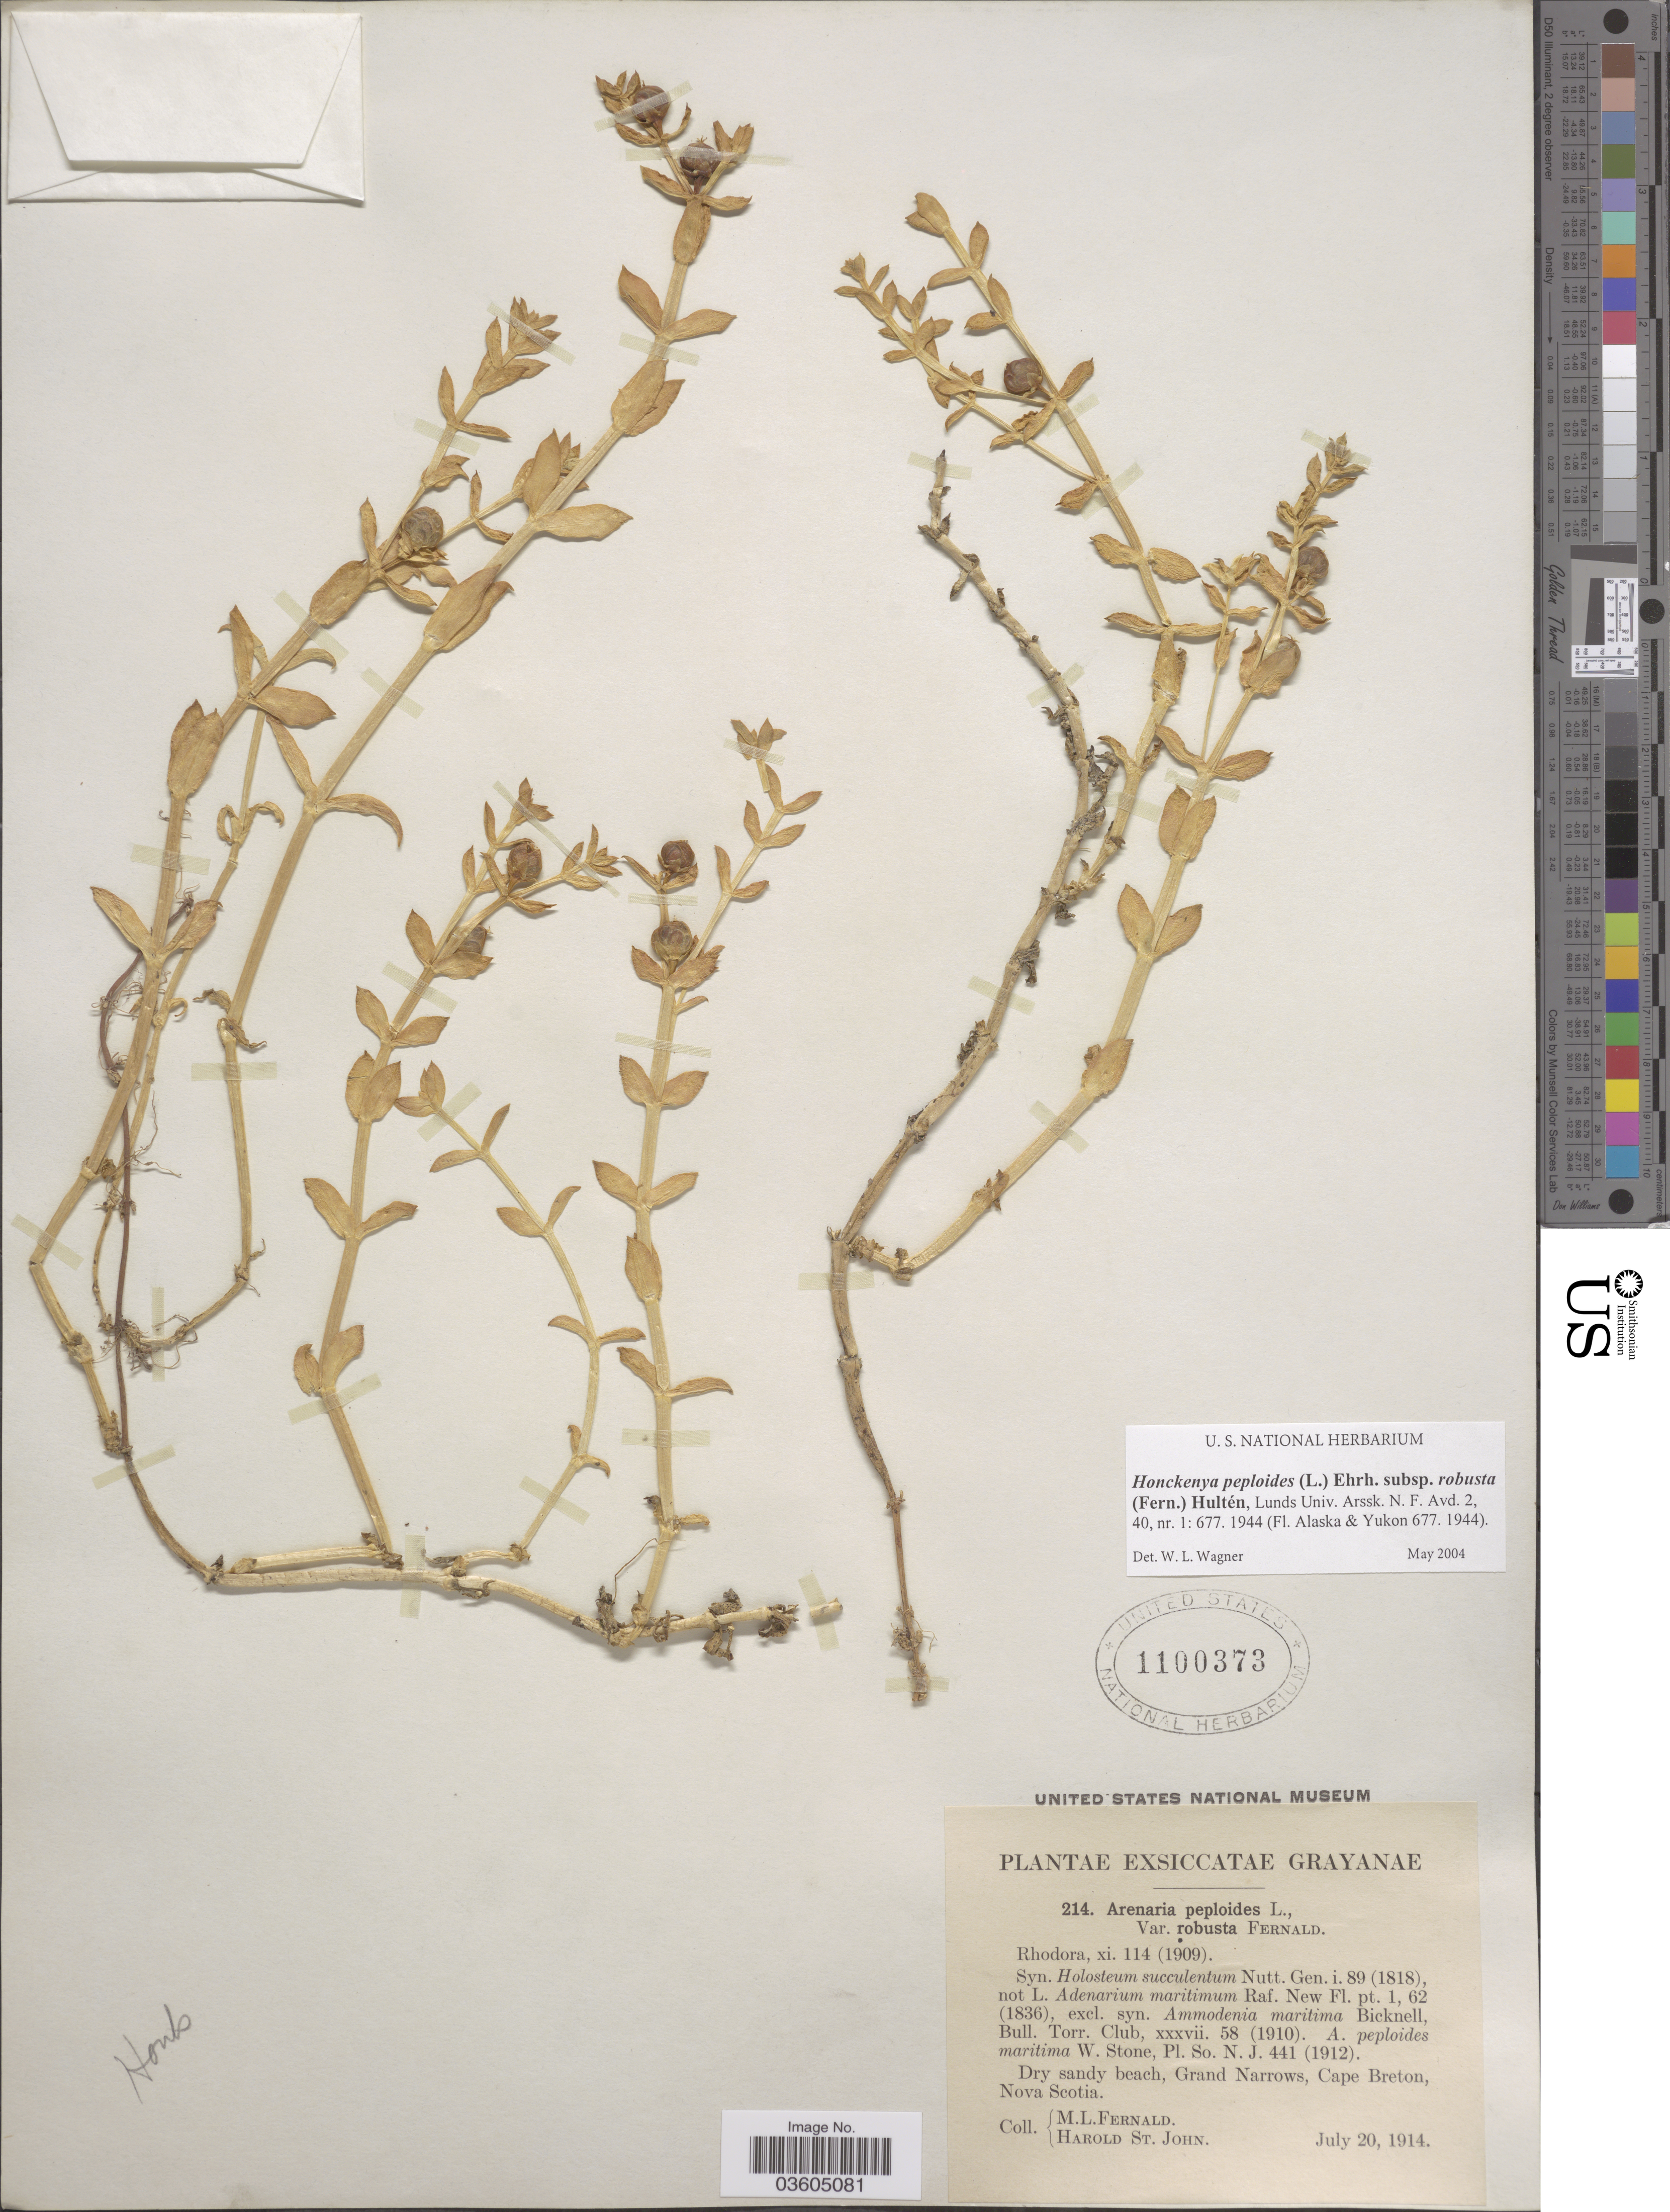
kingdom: Plantae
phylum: Tracheophyta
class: Magnoliopsida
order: Caryophyllales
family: Caryophyllaceae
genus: Honckenya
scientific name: Honckenya peploides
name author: (L.) Ehrh.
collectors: M. L. Fernald & H. St. John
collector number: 214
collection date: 1914-07-20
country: Canada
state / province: Nova Scotia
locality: Grand Narrows, Cape Breton.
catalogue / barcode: US 1100373